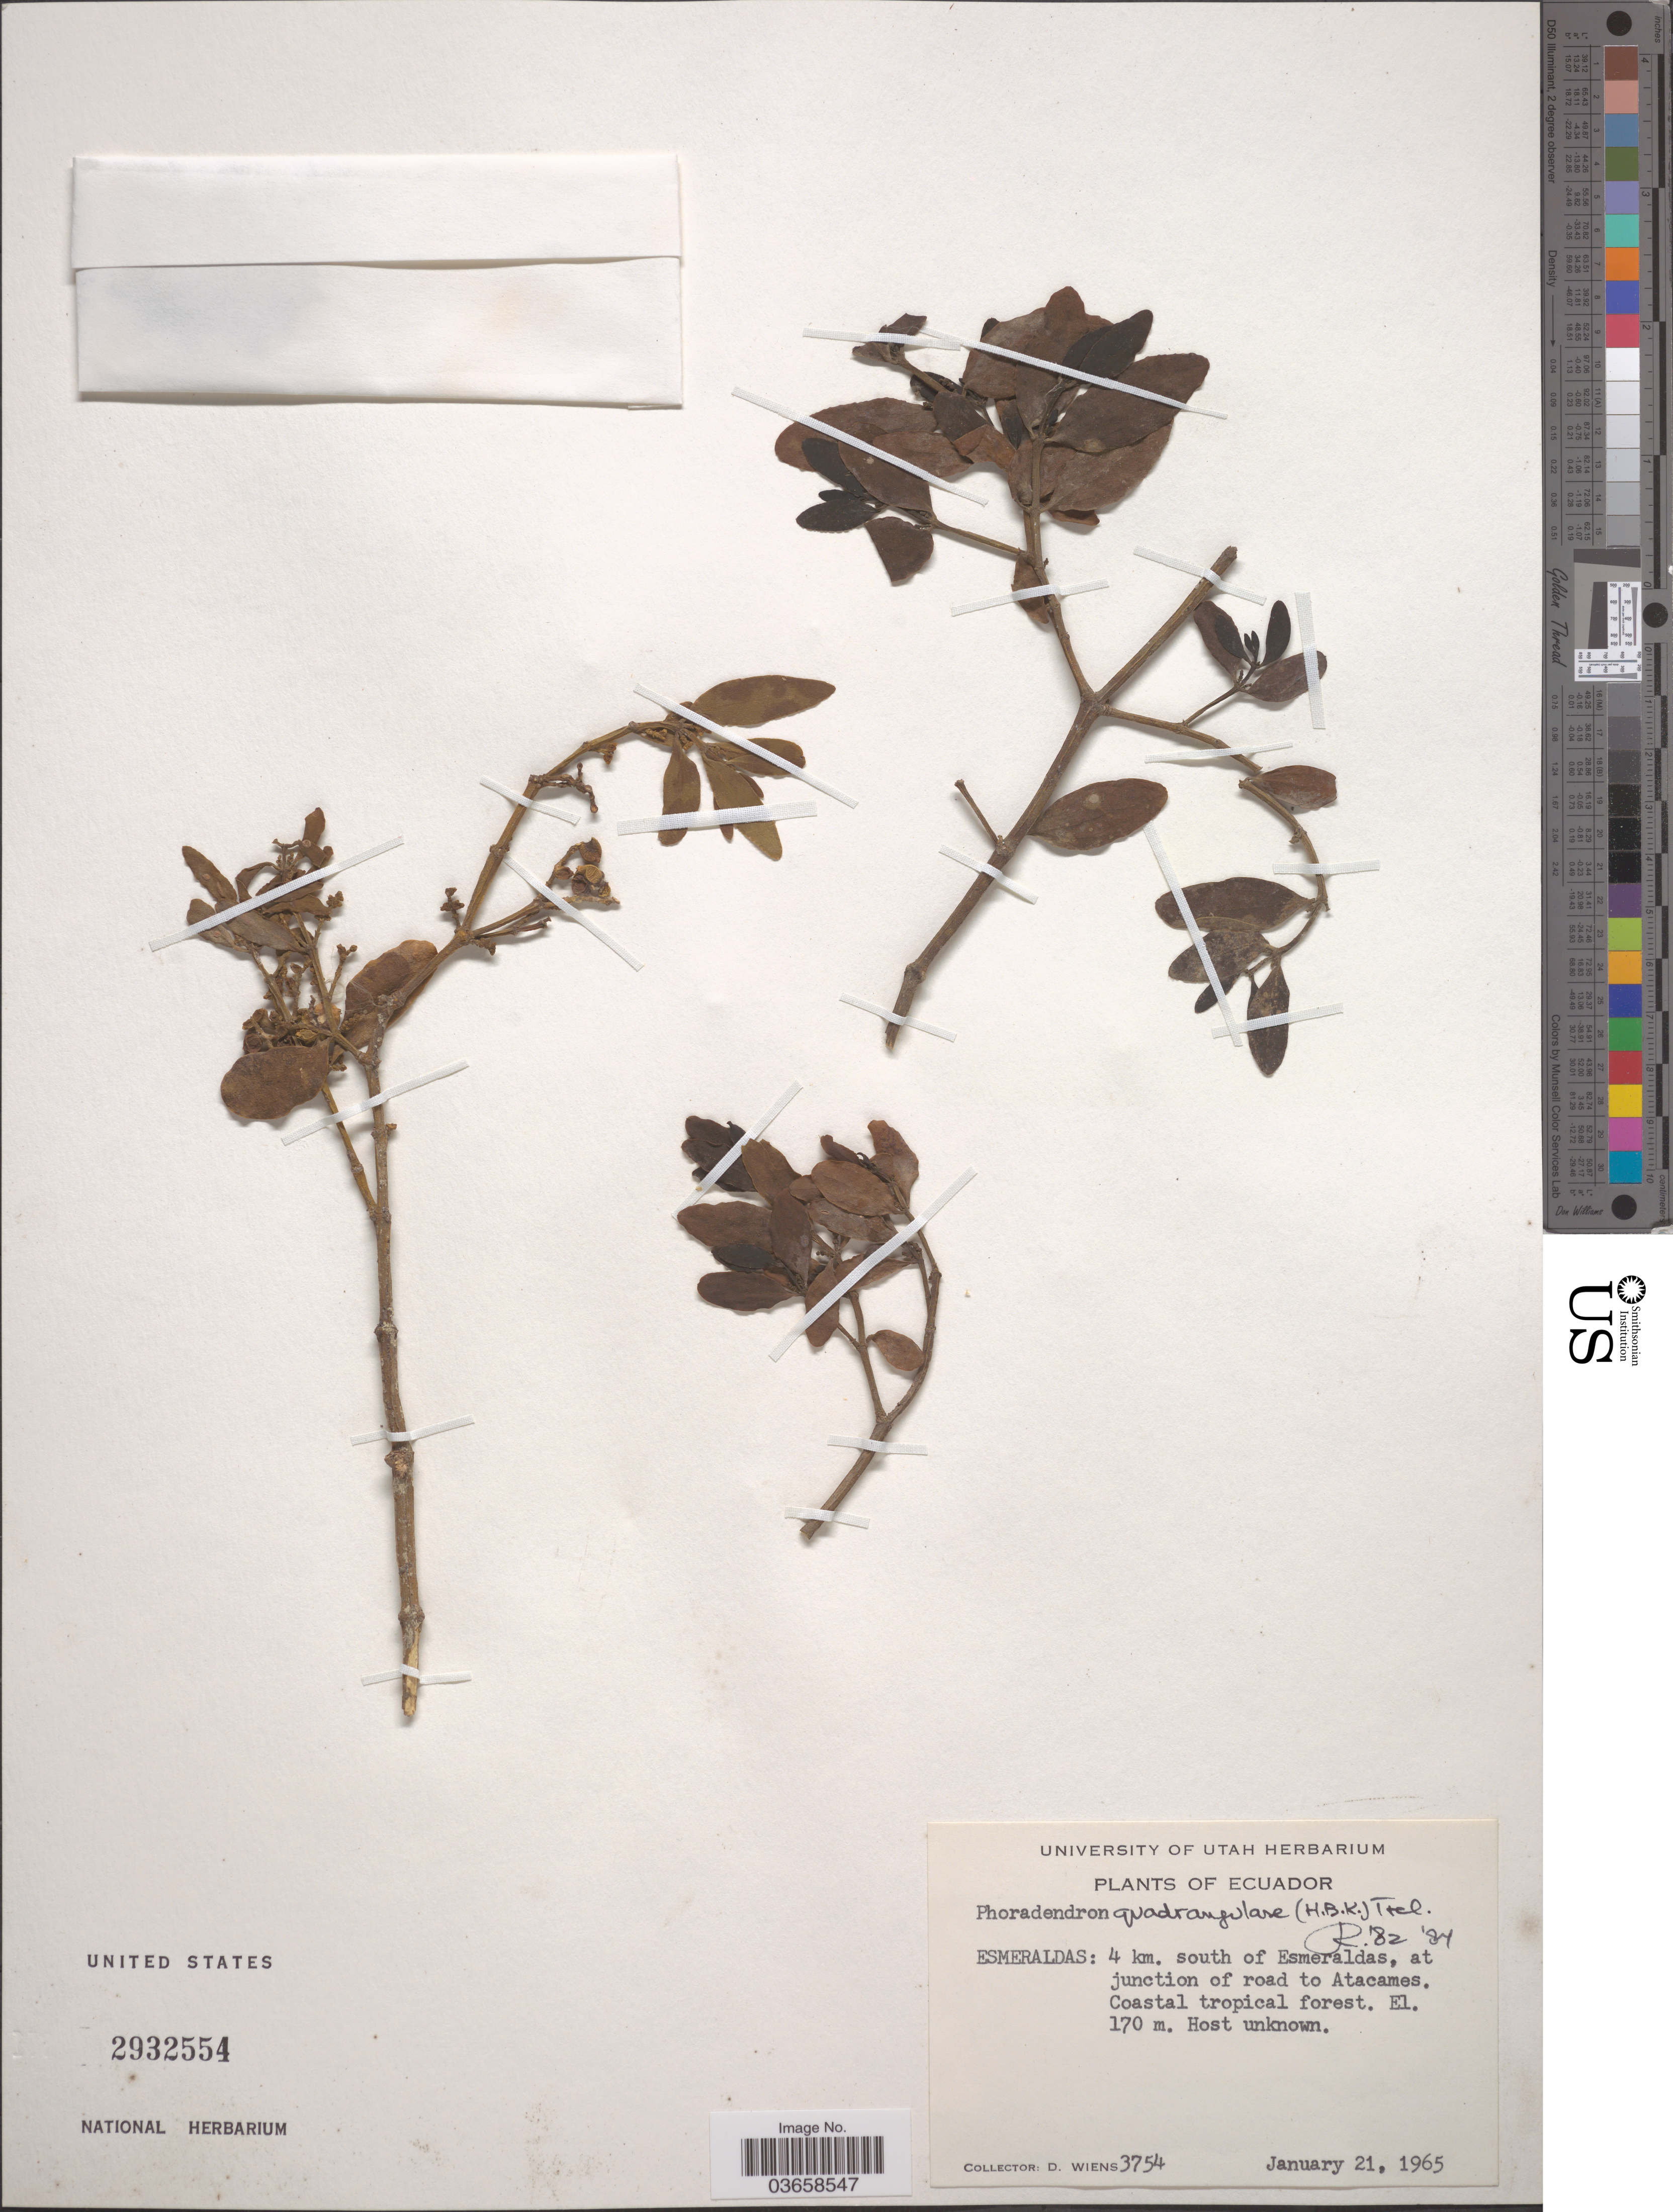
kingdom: Plantae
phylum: Tracheophyta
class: Magnoliopsida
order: Santalales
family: Viscaceae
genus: Phoradendron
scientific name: Phoradendron quadrangulare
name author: (Kunth) Griseb.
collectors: D. Wiens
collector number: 3754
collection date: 1965-01-21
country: Ecuador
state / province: Esmeraldas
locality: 4 km. south of Esmeraldas, at junction of road to Atacames.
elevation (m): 170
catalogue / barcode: US 2932554